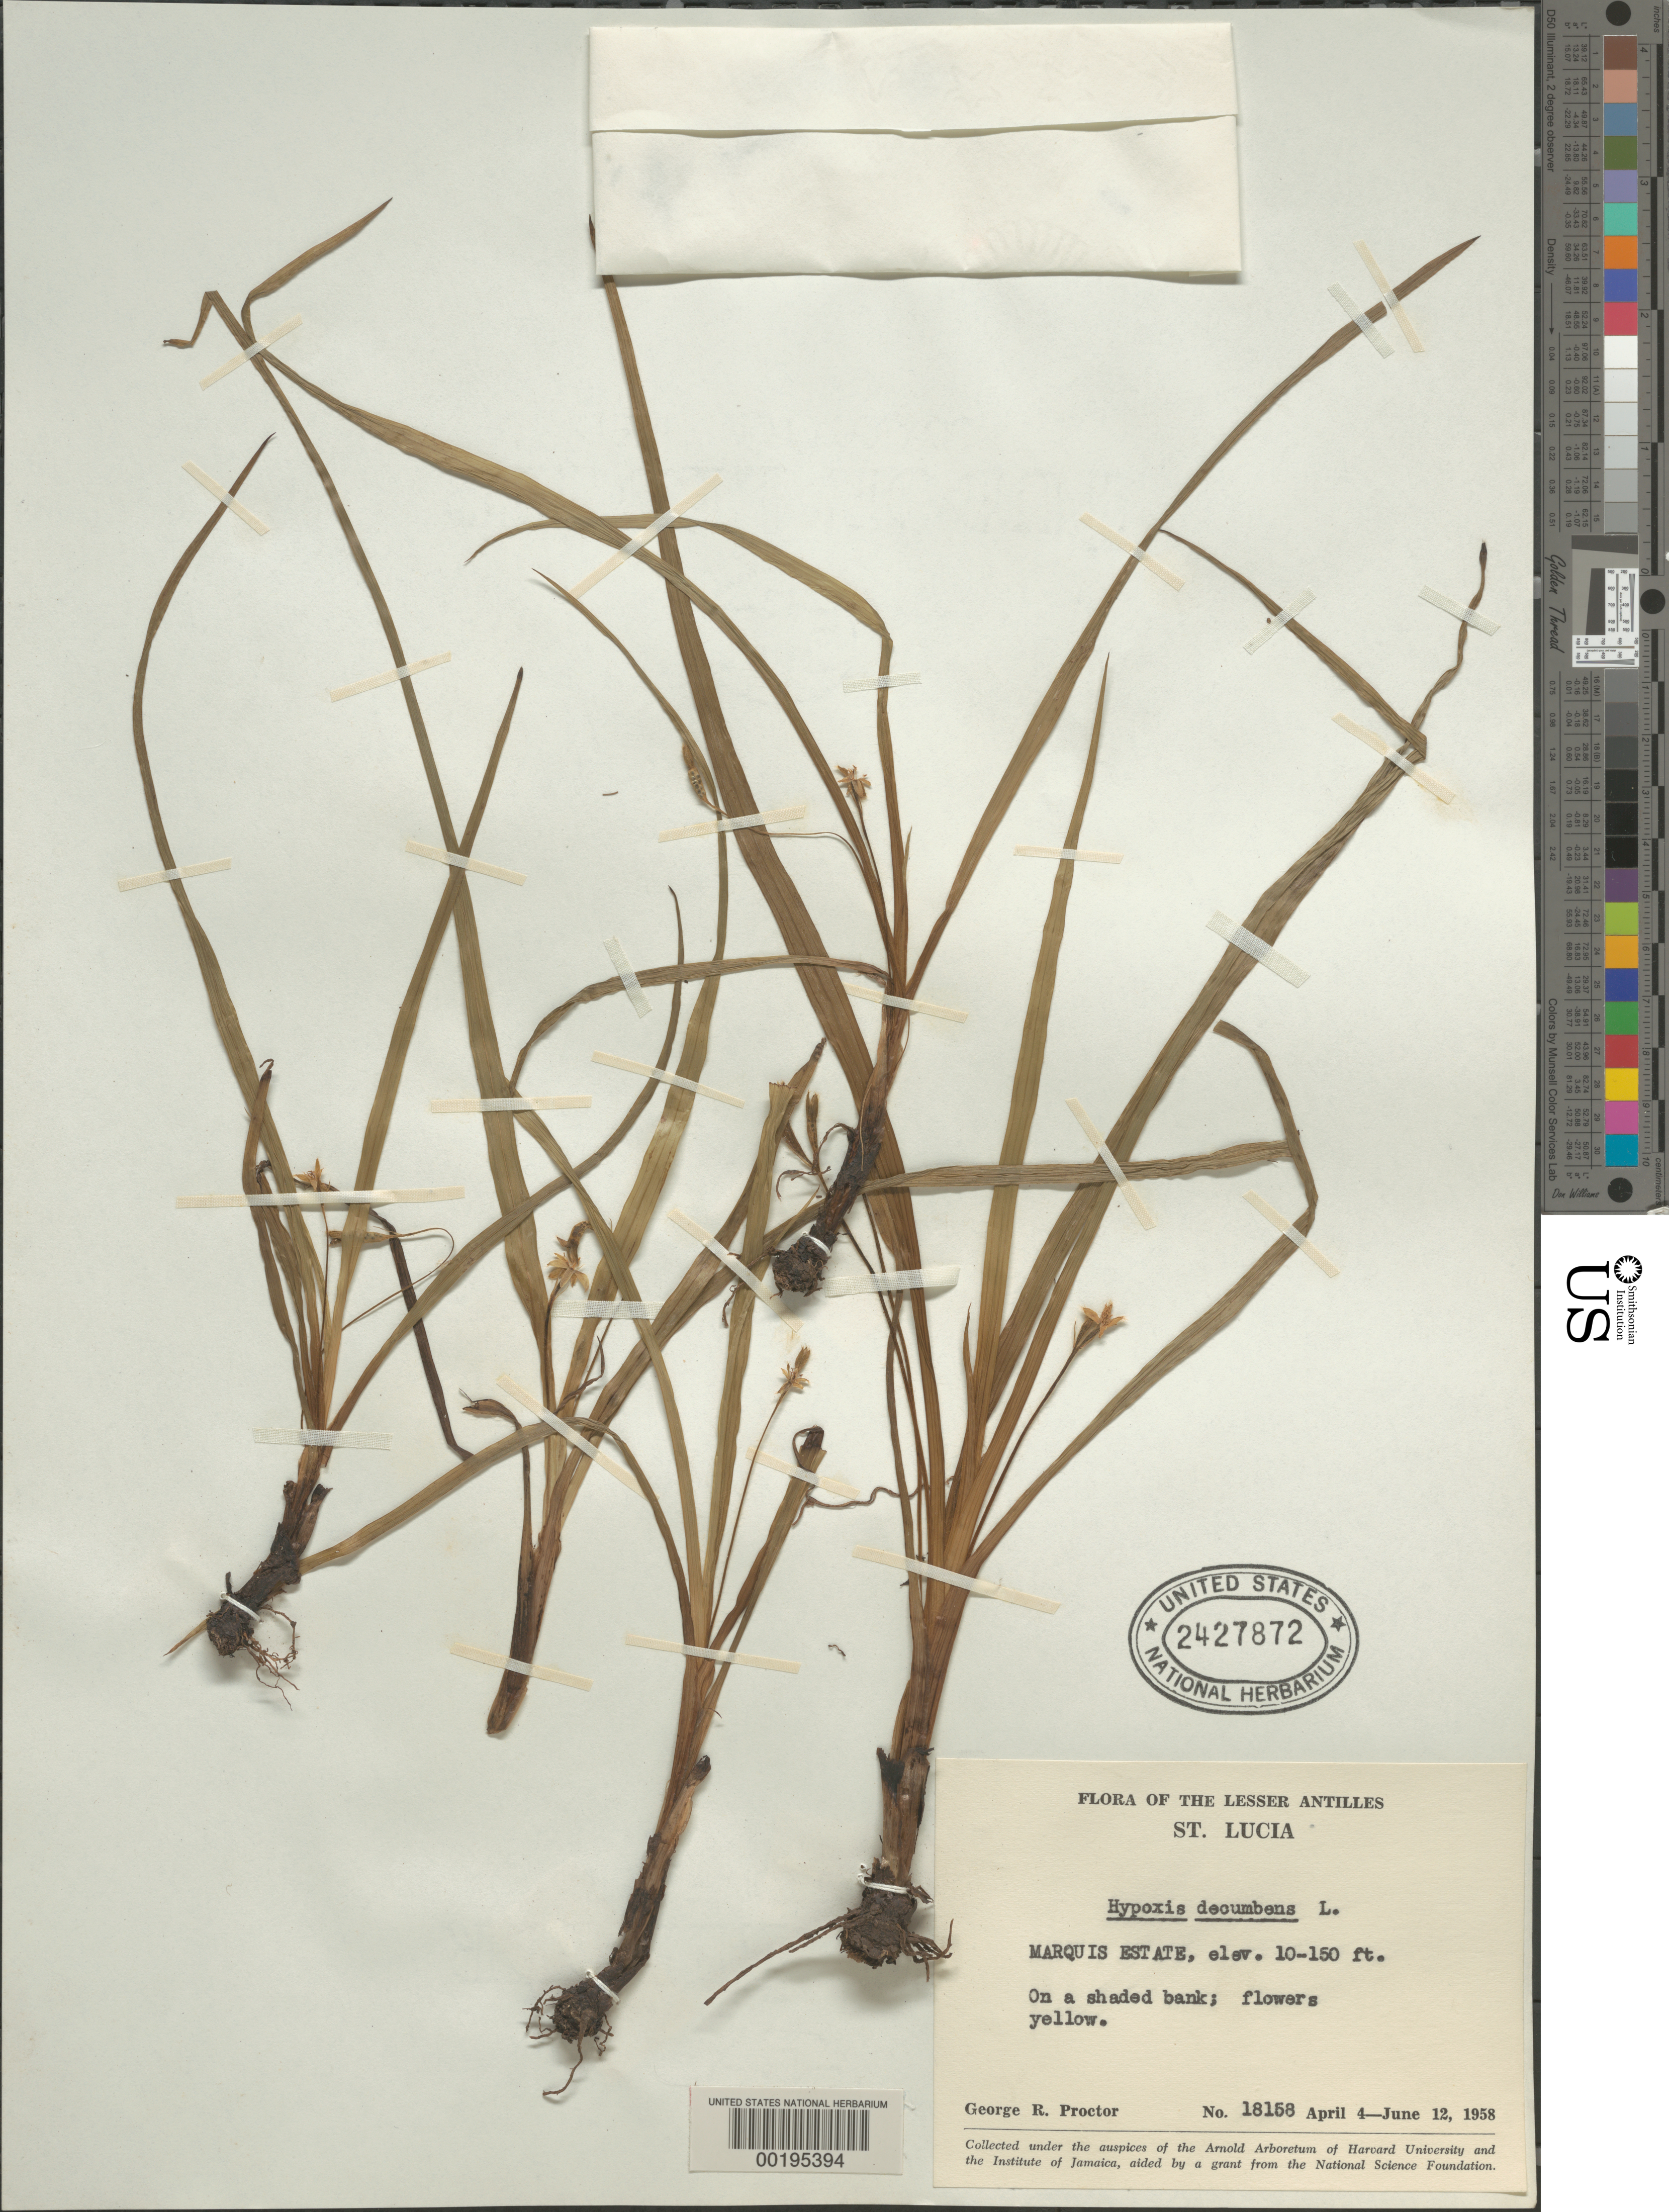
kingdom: Plantae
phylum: Tracheophyta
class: Liliopsida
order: Asparagales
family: Hypoxidaceae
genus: Hypoxis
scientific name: Hypoxis decumbens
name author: L.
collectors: G. R. Proctor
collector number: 18158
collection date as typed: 04 Apr 1958 to 12 Jun 1958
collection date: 1958-04-04/1958-06-12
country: St. Lucia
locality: Marquis estate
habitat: On shaded bank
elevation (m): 3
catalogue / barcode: US 2427872